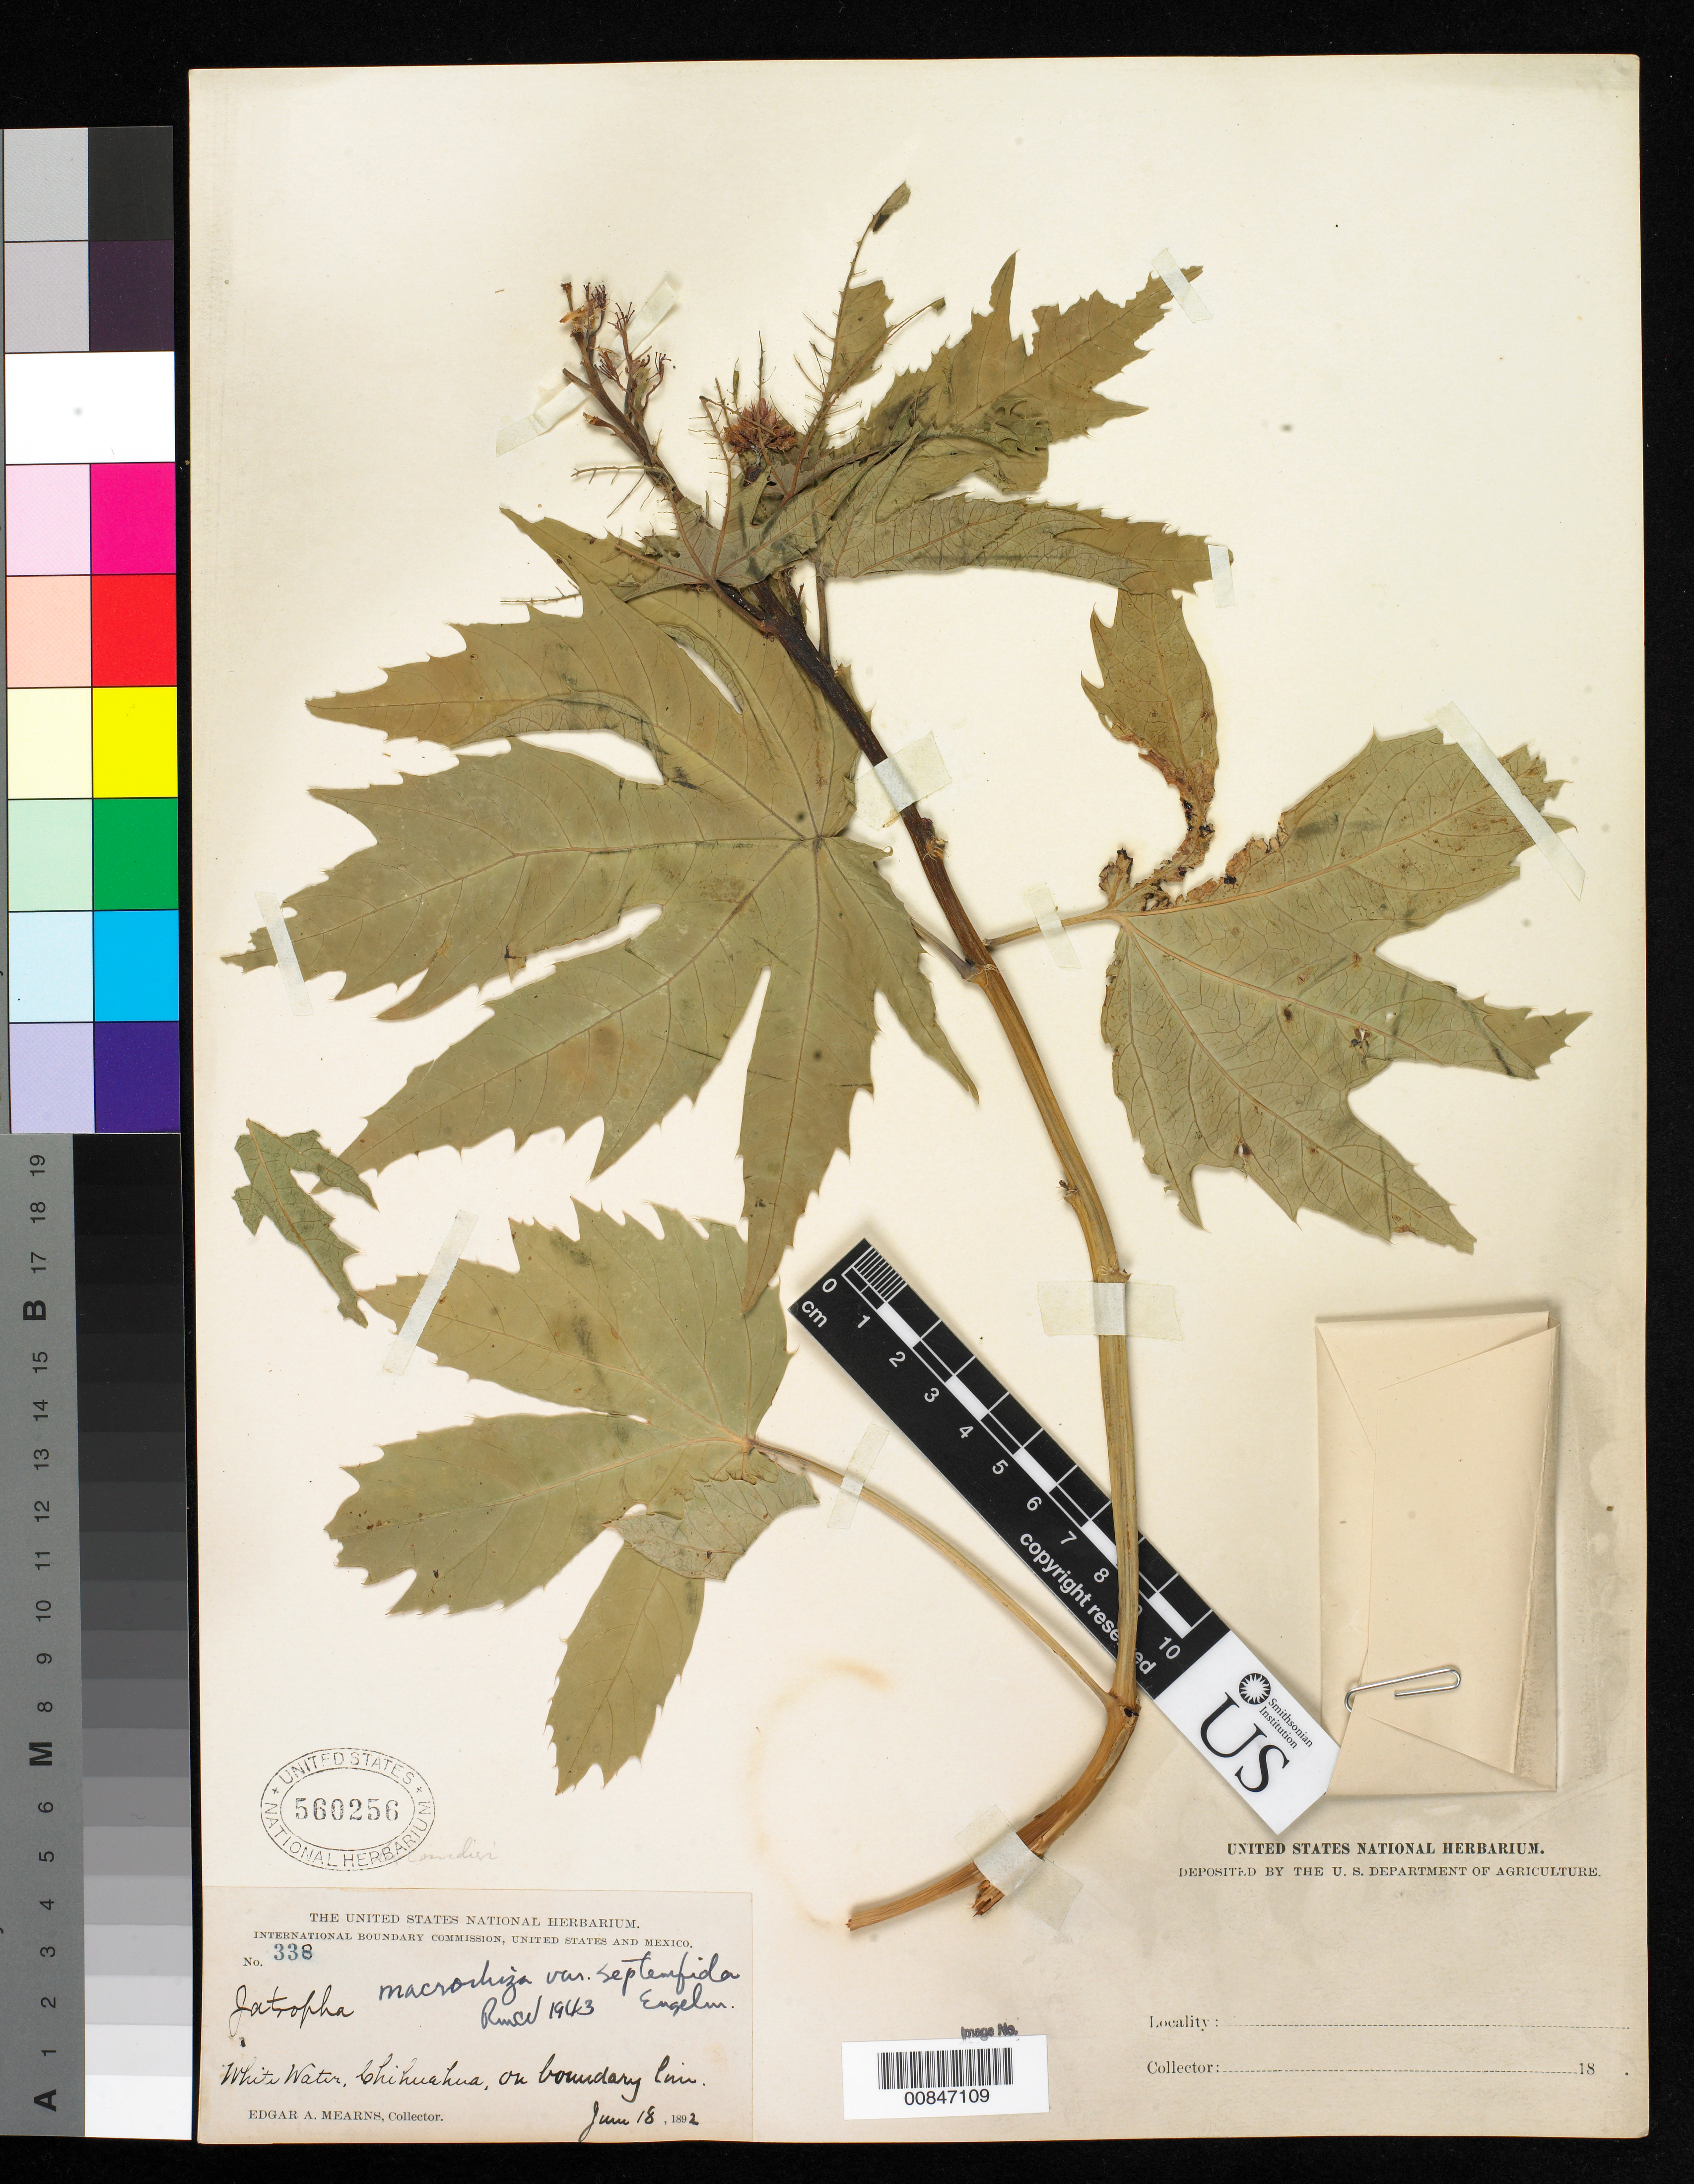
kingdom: Plantae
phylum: Tracheophyta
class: Magnoliopsida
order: Malpighiales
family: Euphorbiaceae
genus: Jatropha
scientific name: Jatropha macrorhiza var. septemfida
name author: Engelm.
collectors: E. A. Mearns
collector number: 338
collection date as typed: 18 Jun 1892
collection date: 1892-06-18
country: Mexico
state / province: Chihuahua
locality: White Water, Chihuahua, on Boundary Line.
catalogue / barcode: US 560256